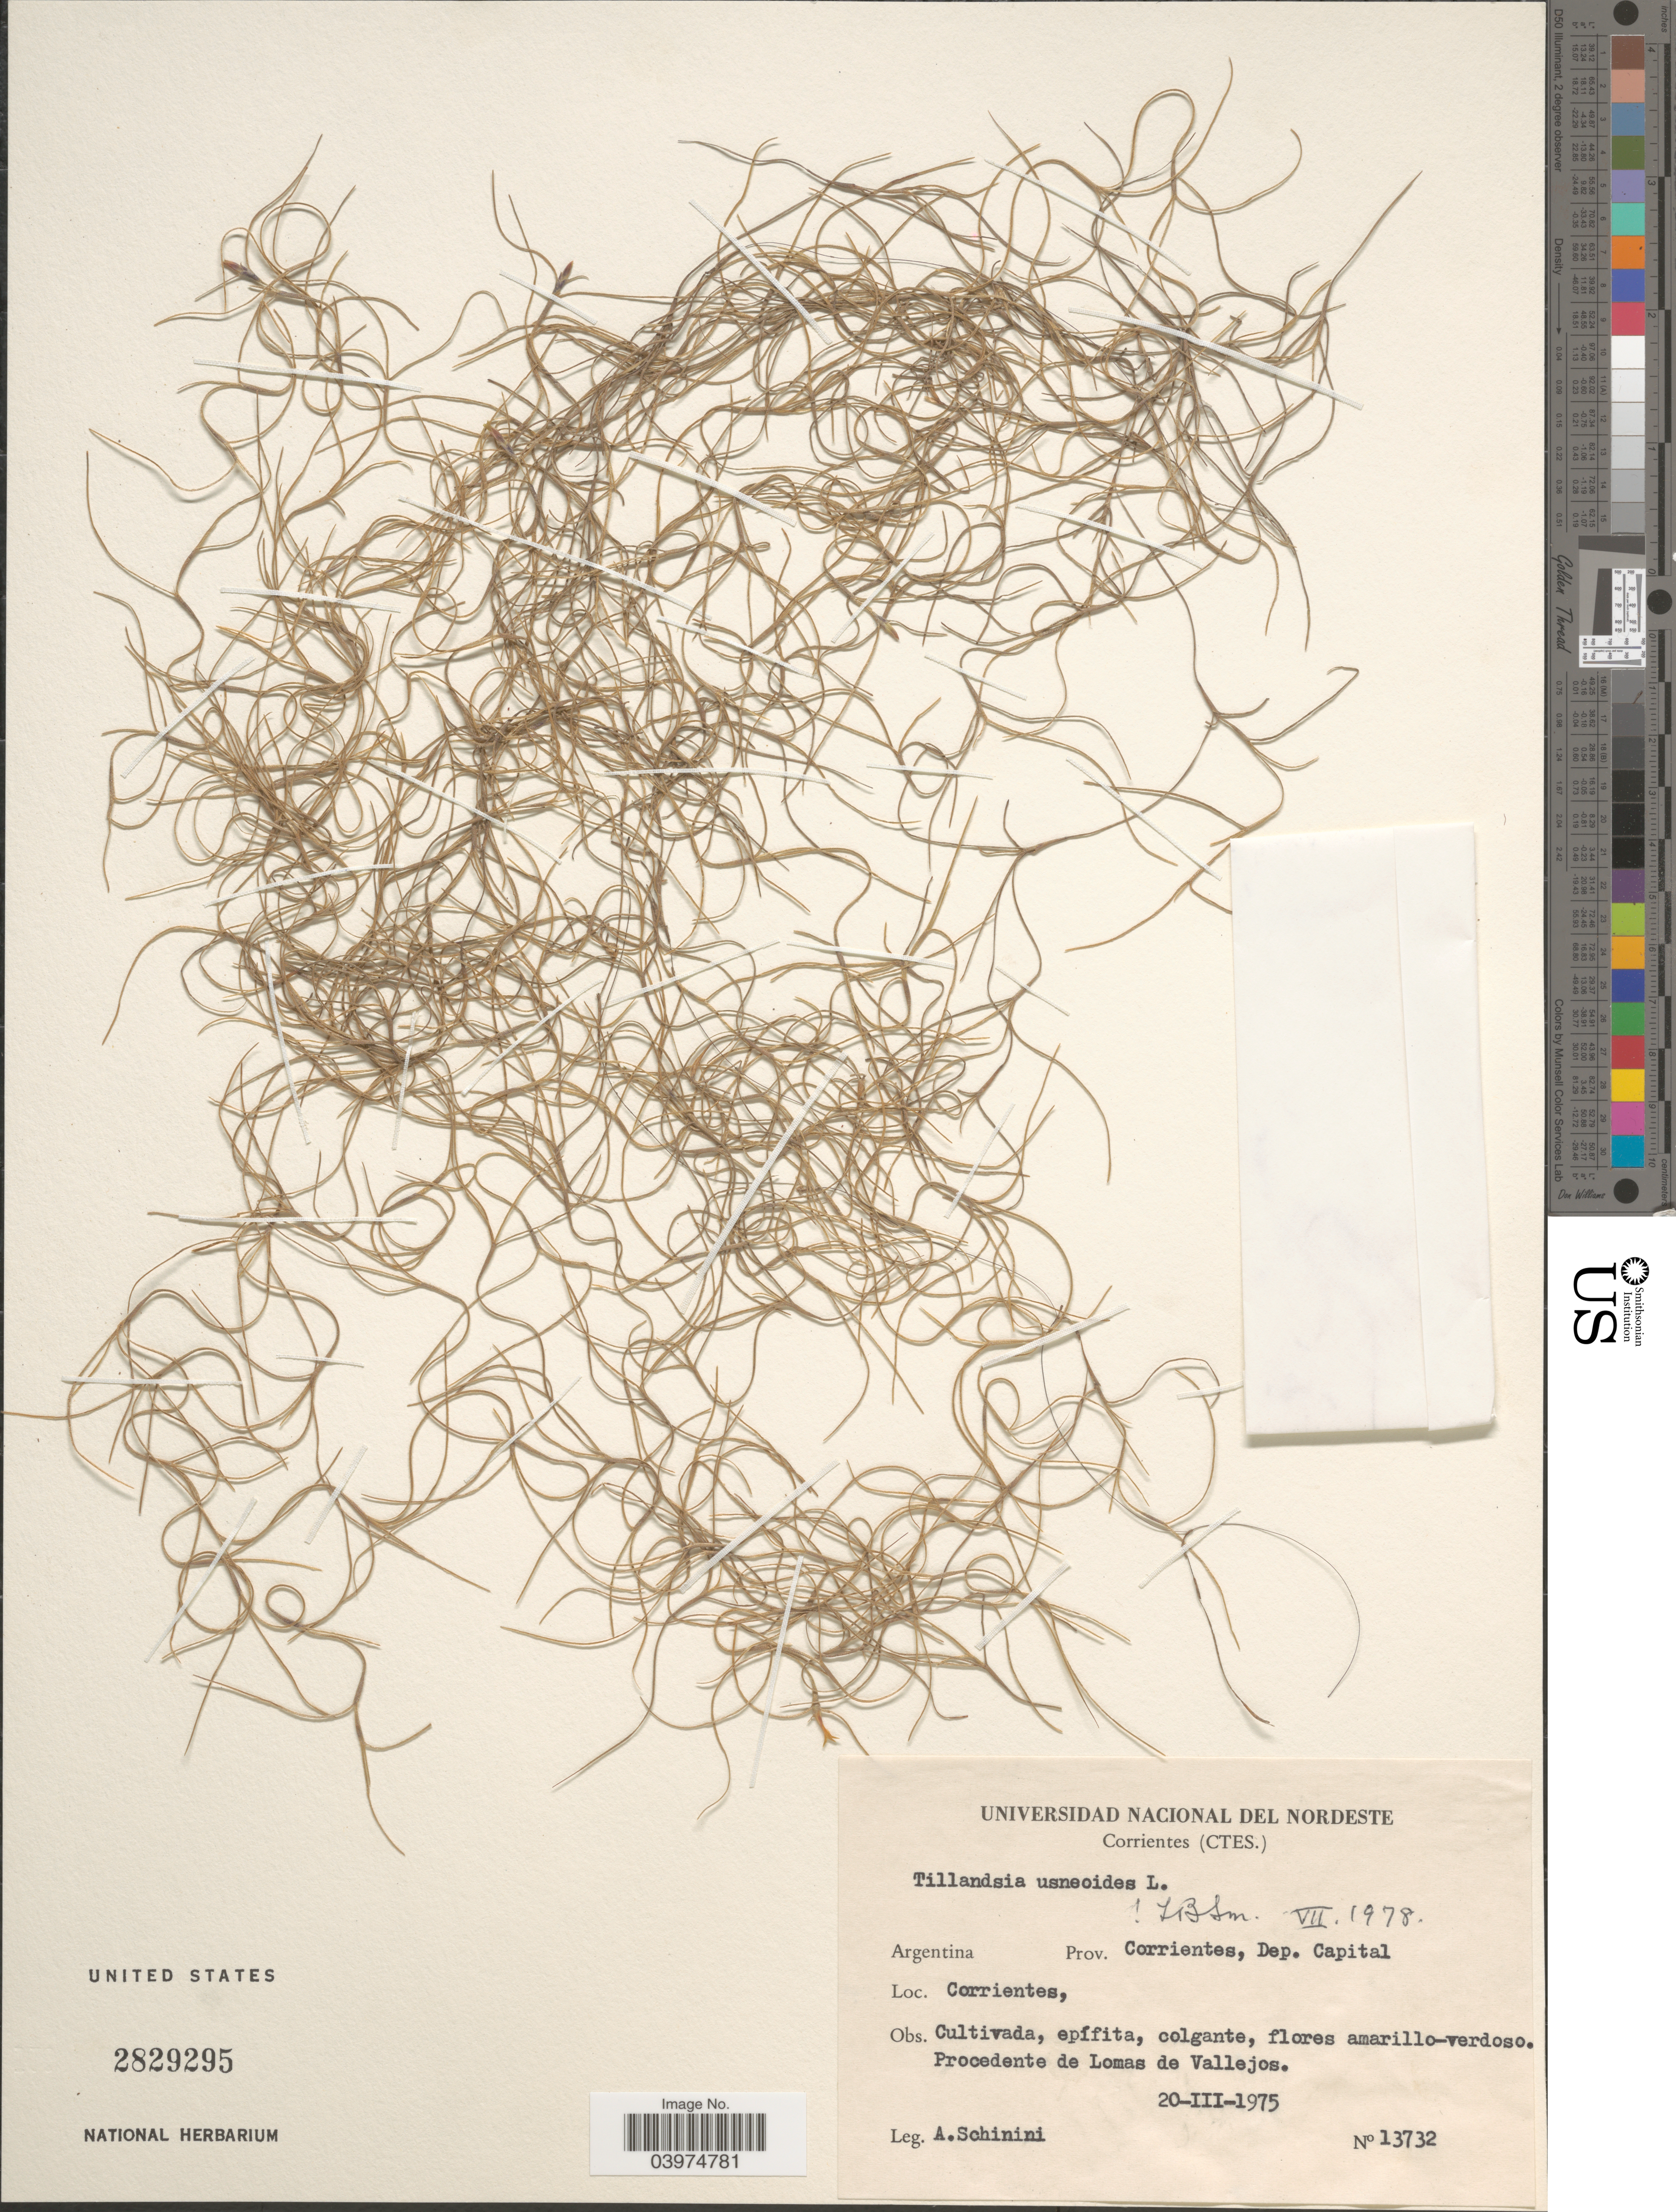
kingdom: Plantae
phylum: Tracheophyta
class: Liliopsida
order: Poales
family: Bromeliaceae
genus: Tillandsia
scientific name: Tillandsia usneoides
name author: (L.) L.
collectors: A. Schinini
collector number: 13732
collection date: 1975-03-20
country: Argentina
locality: Cultivado, epífita, colgante, flores amarillo-verdoso. Procedente de Lomas de Vallejos.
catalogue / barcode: US 2829295